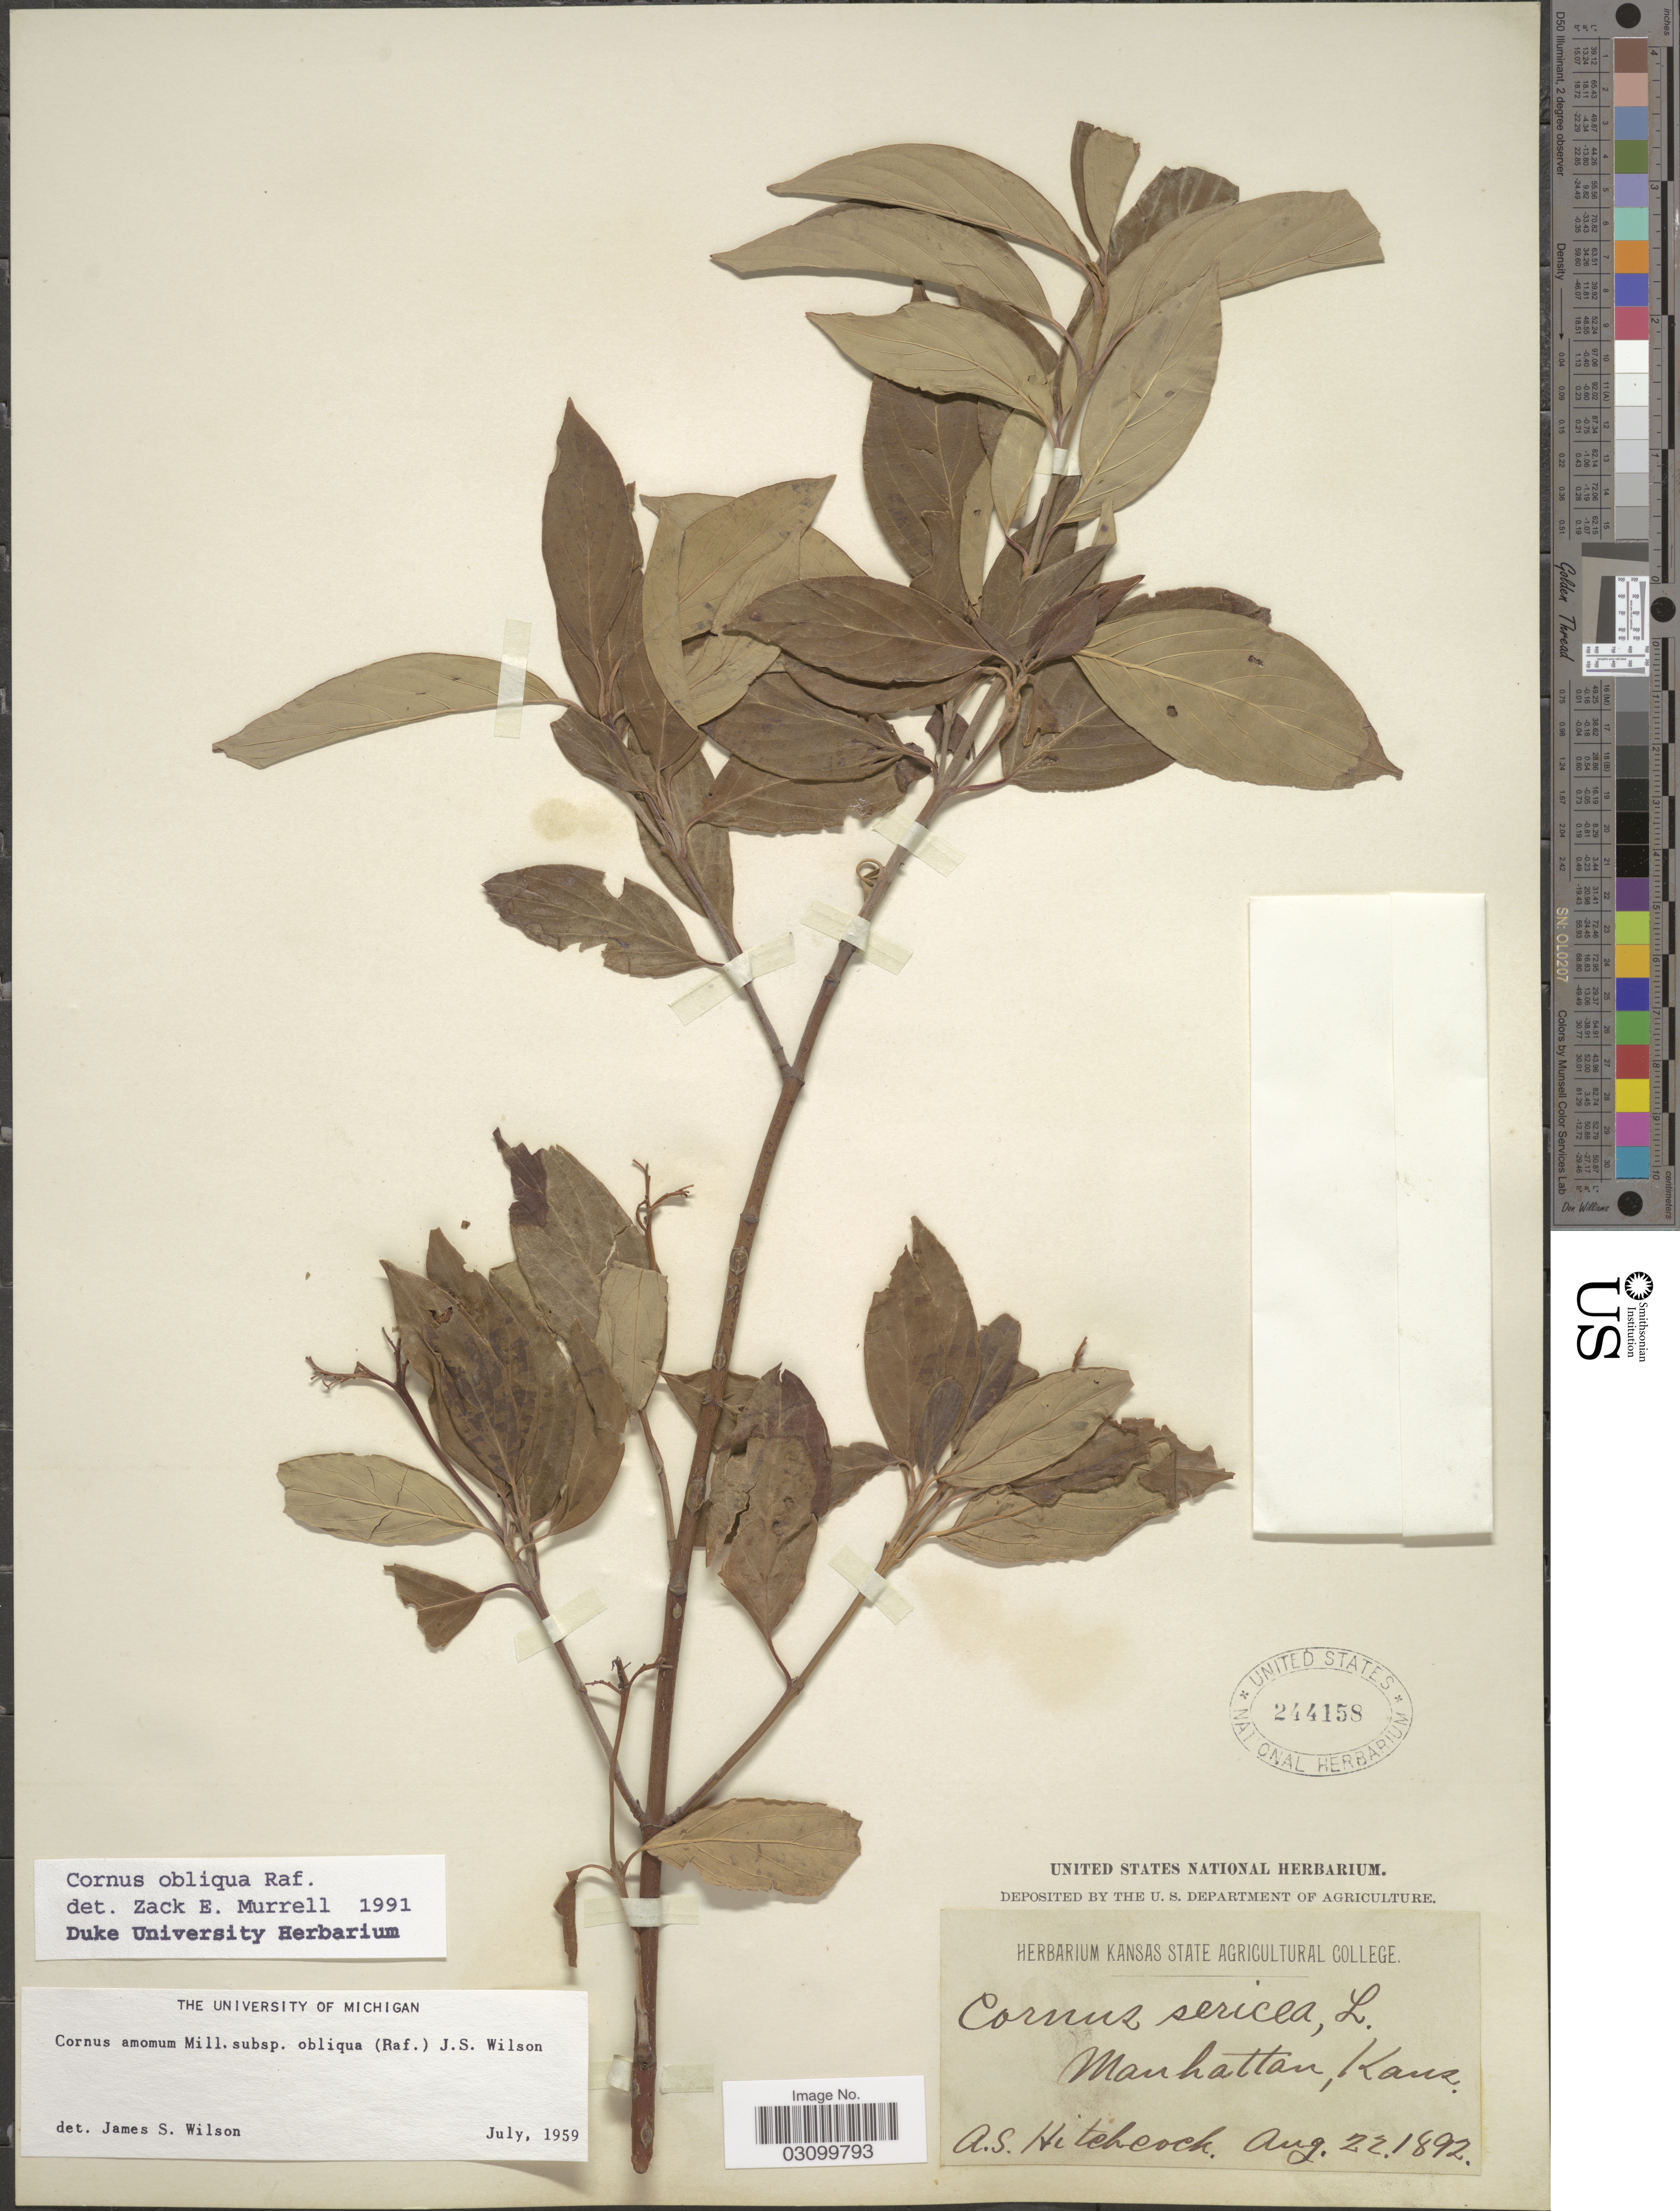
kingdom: Plantae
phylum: Tracheophyta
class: Magnoliopsida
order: Cornales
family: Cornaceae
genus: Cornus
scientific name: Cornus obliqua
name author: Raf.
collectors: A. S. Hitchcock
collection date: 1892-08-22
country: United States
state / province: Kansas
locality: Manhattan, Kans.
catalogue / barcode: US 244158